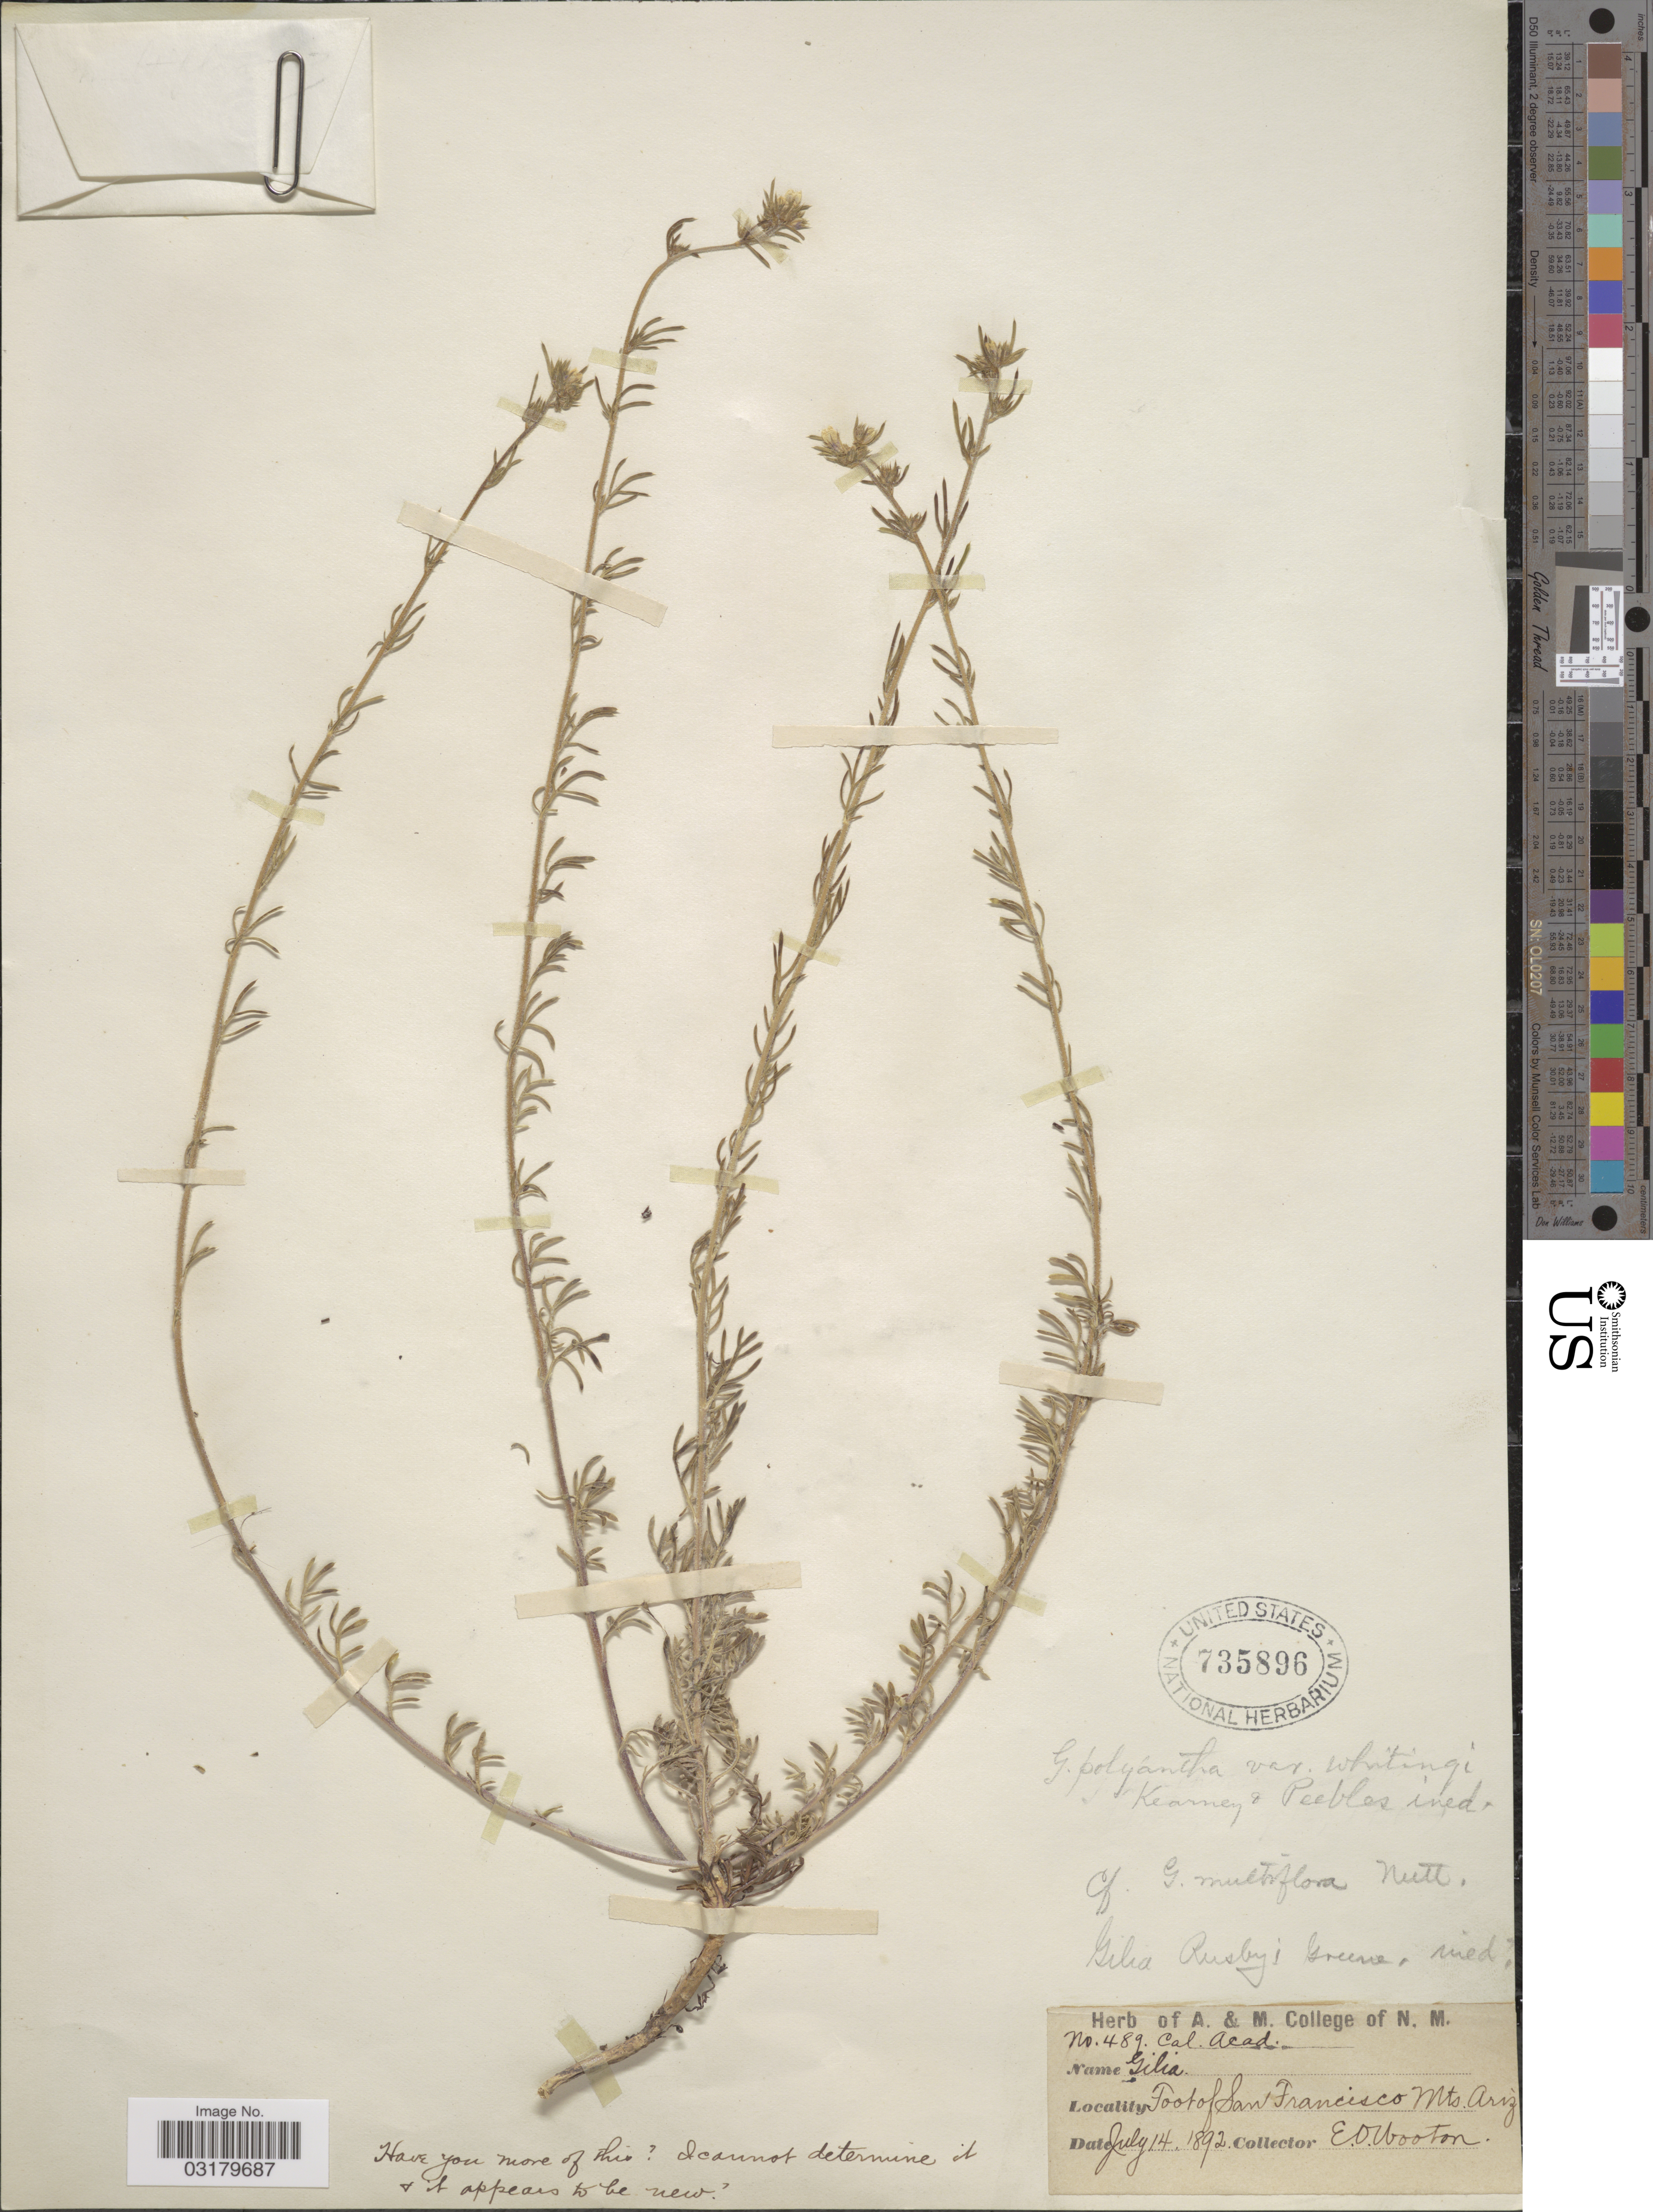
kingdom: Plantae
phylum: Tracheophyta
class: Magnoliopsida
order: Ericales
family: Polemoniaceae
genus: Ipomopsis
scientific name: Ipomopsis multiflora subsp. whitingii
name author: (Kearney & Peebles) Wilken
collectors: E. O. Wooton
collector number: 489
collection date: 1892-07-14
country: United States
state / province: Arizona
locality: Foot of San Francisco Mts.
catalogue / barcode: US 735896